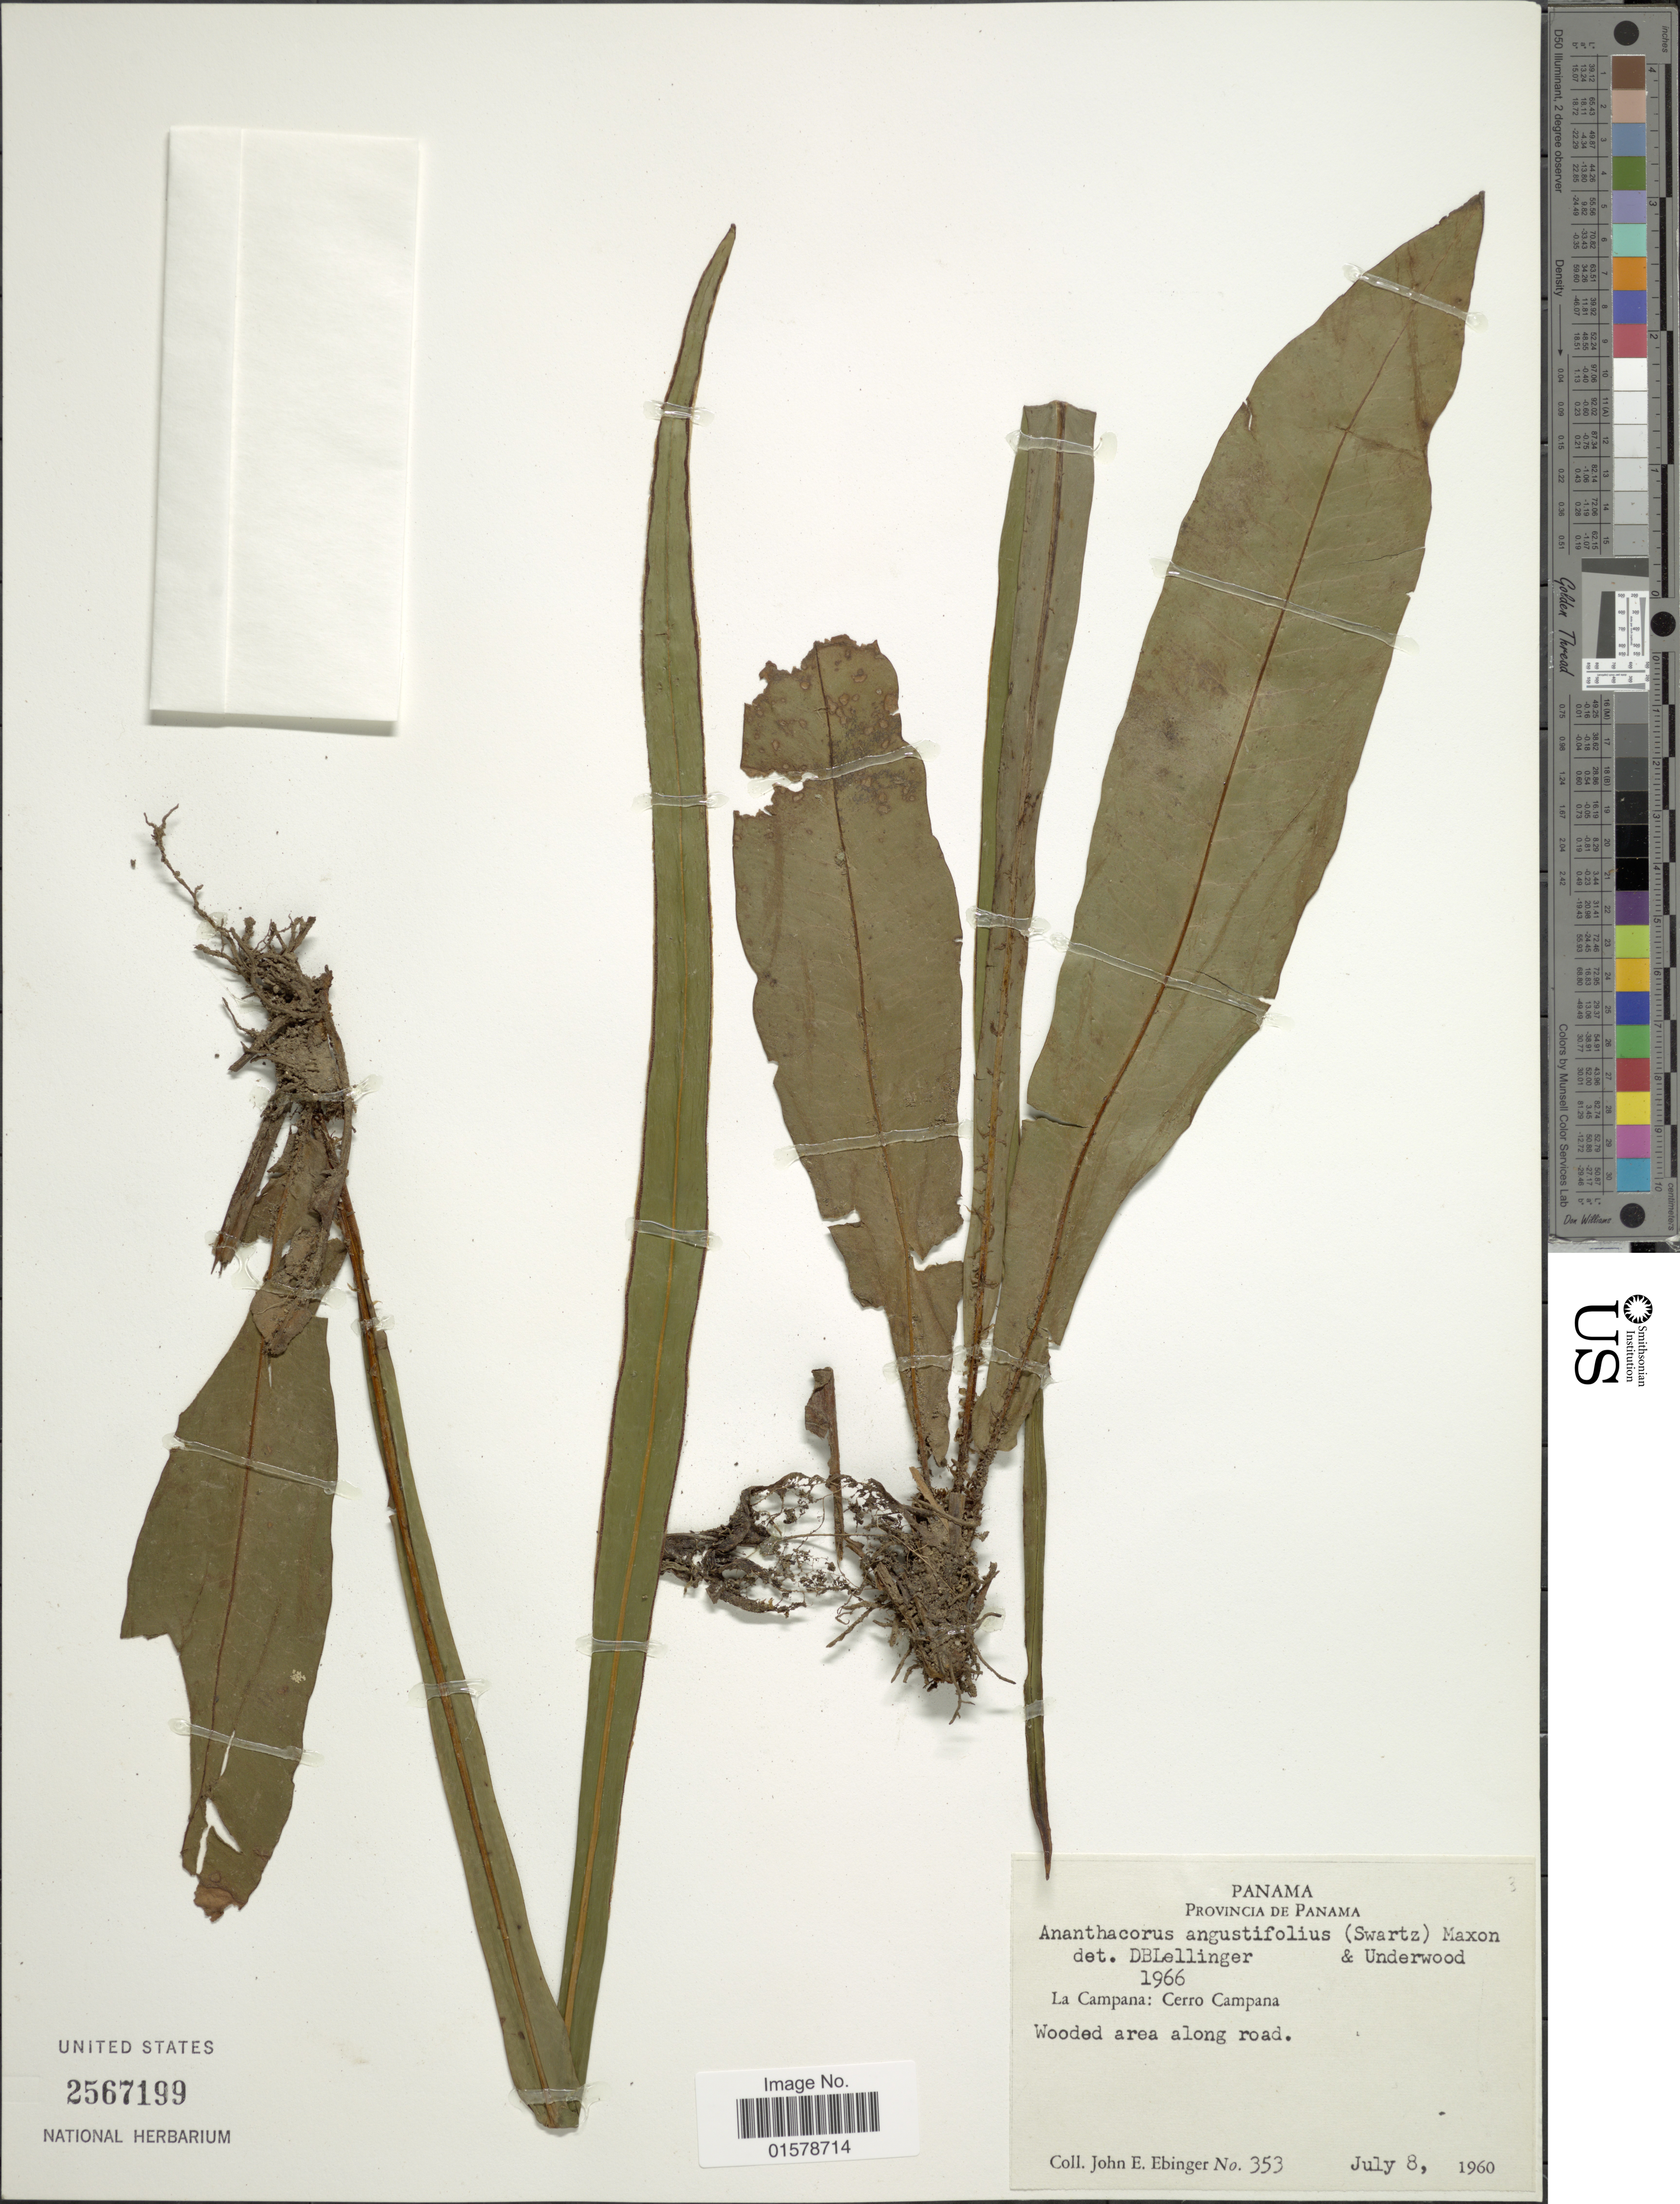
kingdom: Plantae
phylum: Tracheophyta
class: Polypodiopsida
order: Polypodiales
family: Tectariaceae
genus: Tectaria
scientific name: Tectaria panamensis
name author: (Hook.) R.M. Tryon & A.F. Tryon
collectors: J. Ebinger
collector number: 353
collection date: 1960-07-08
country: Panama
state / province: Panamá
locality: Provincia de Panama, La Campana: Cerro Campana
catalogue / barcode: US 2567199